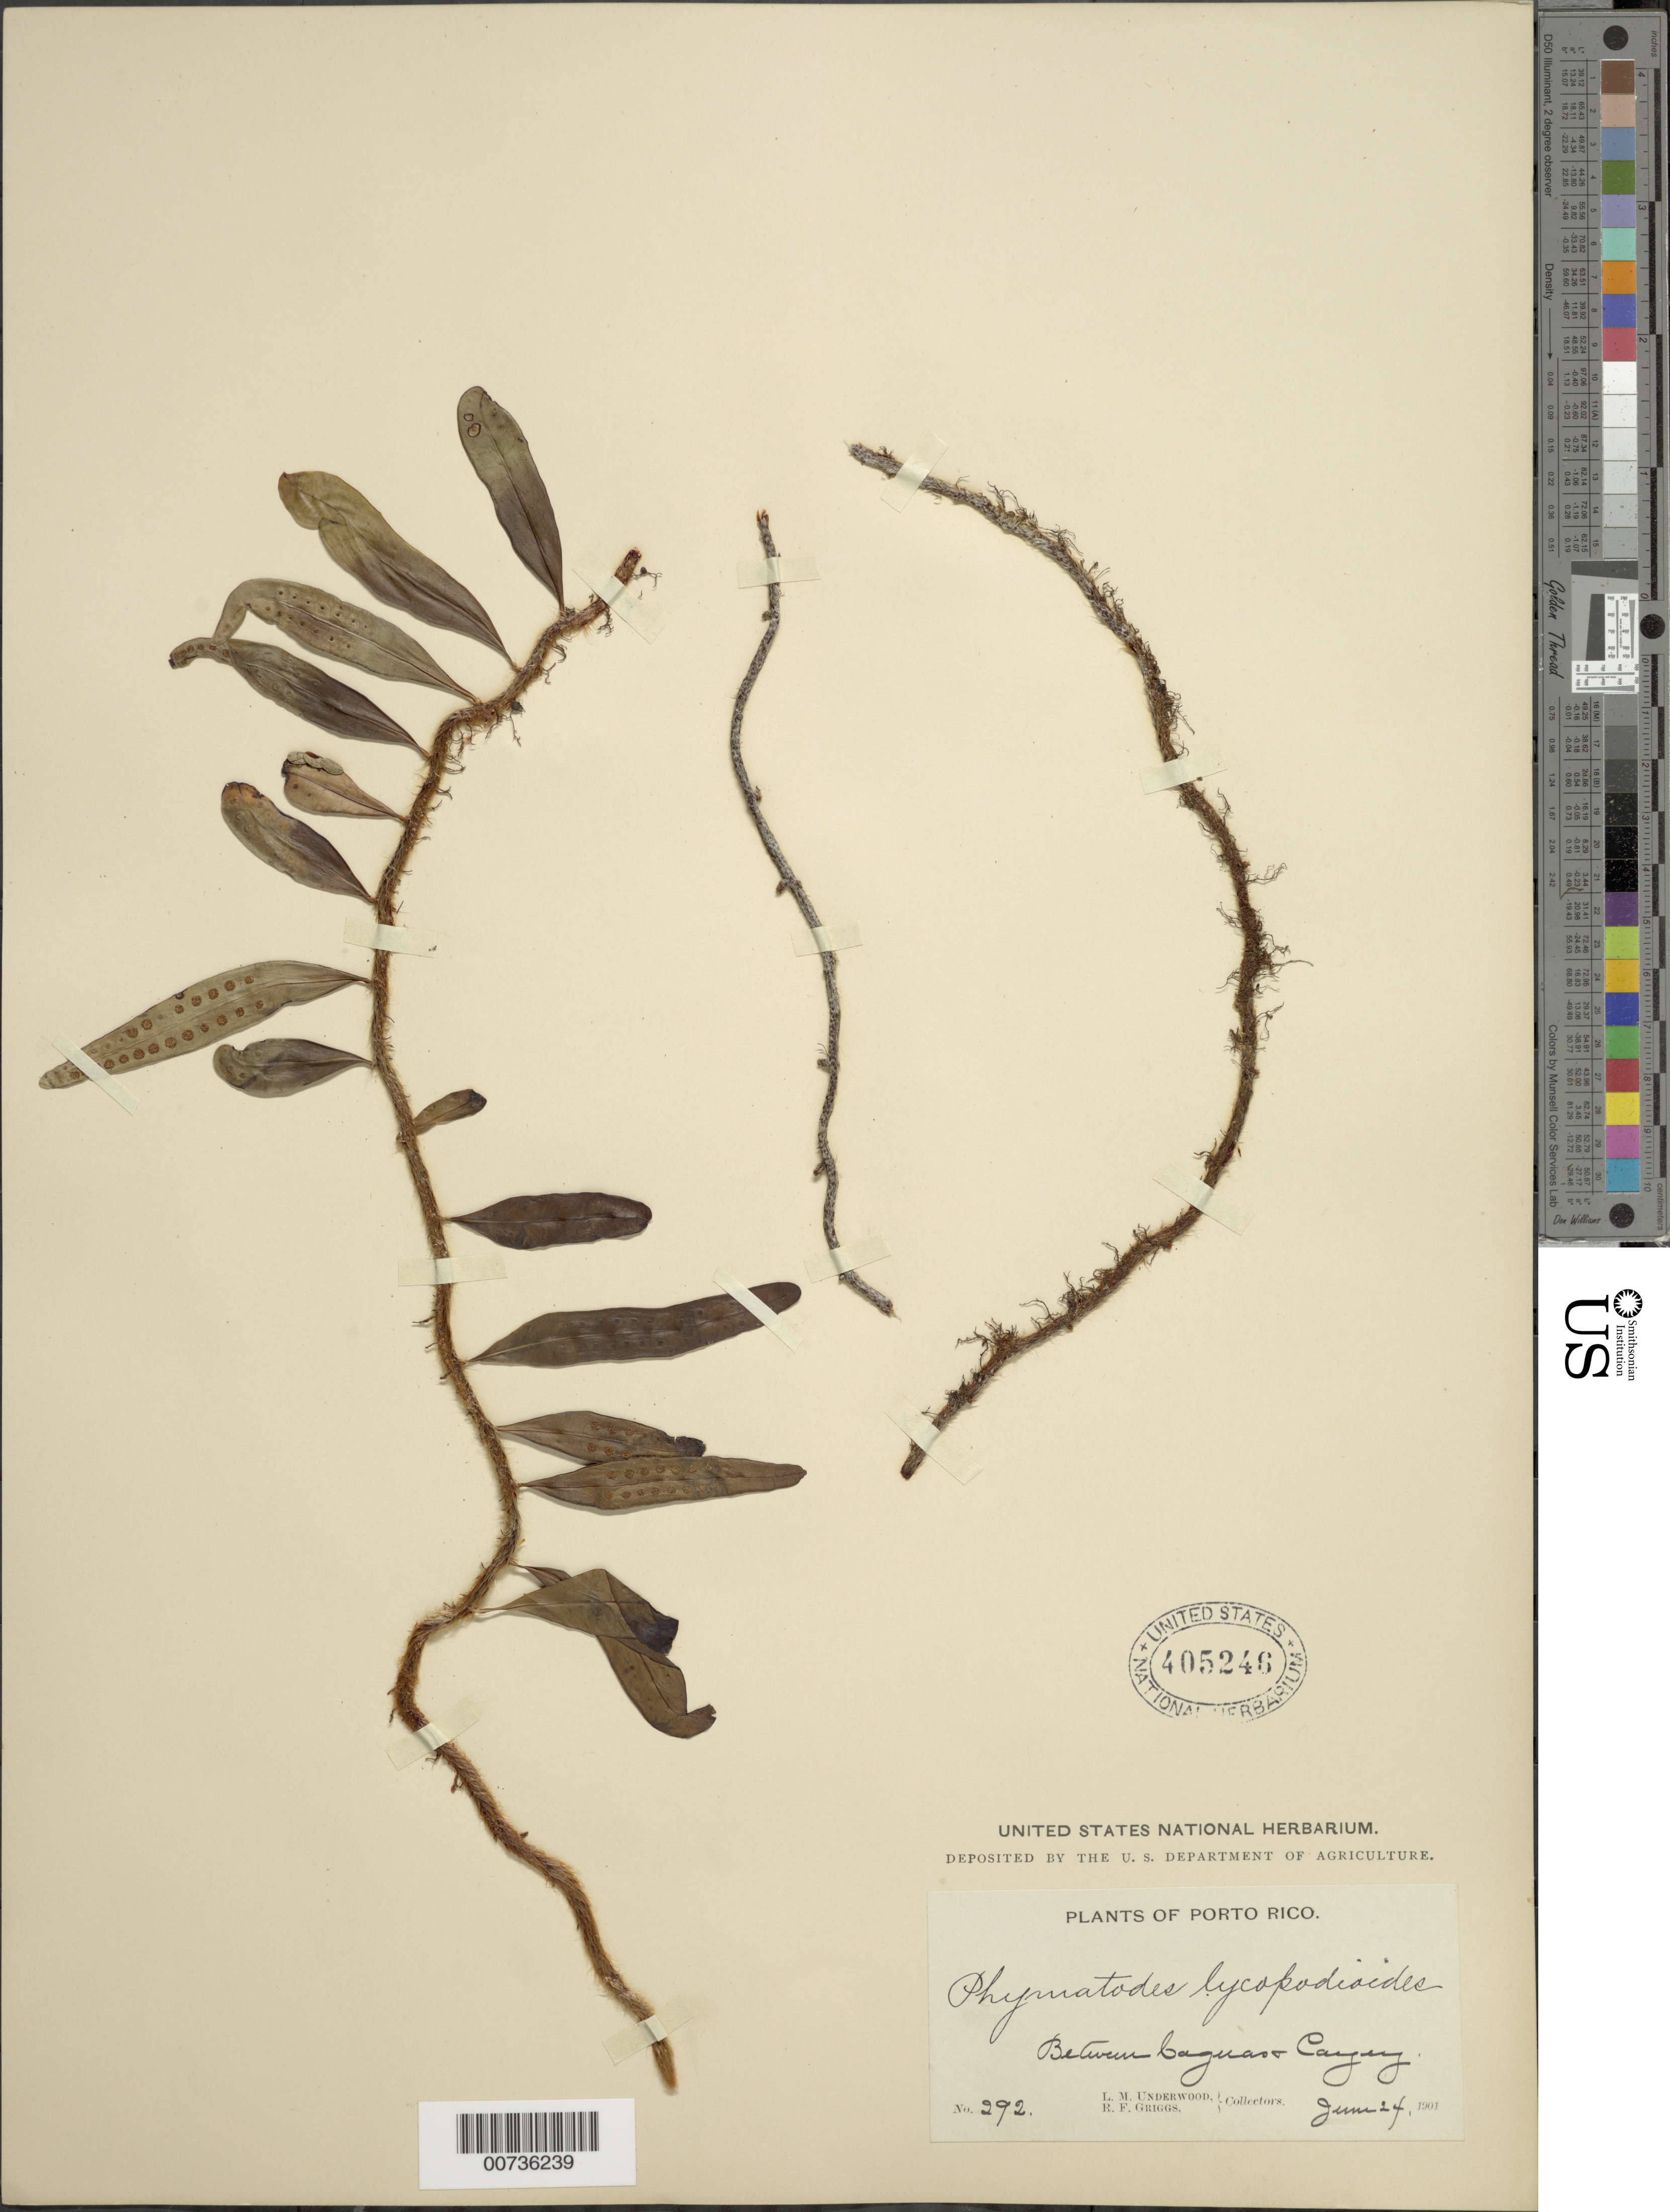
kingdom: Plantae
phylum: Tracheophyta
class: Polypodiopsida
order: Polypodiales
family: Polypodiaceae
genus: Microgramma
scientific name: Microgramma lycopodioides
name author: (L.) Copel.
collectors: L. M. Underwood & R. F. Griggs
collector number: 292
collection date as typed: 24 Jun 1901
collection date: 1901-06-24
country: Puerto Rico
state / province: Caguas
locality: Between Caguas & Cayey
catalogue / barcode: US 405246